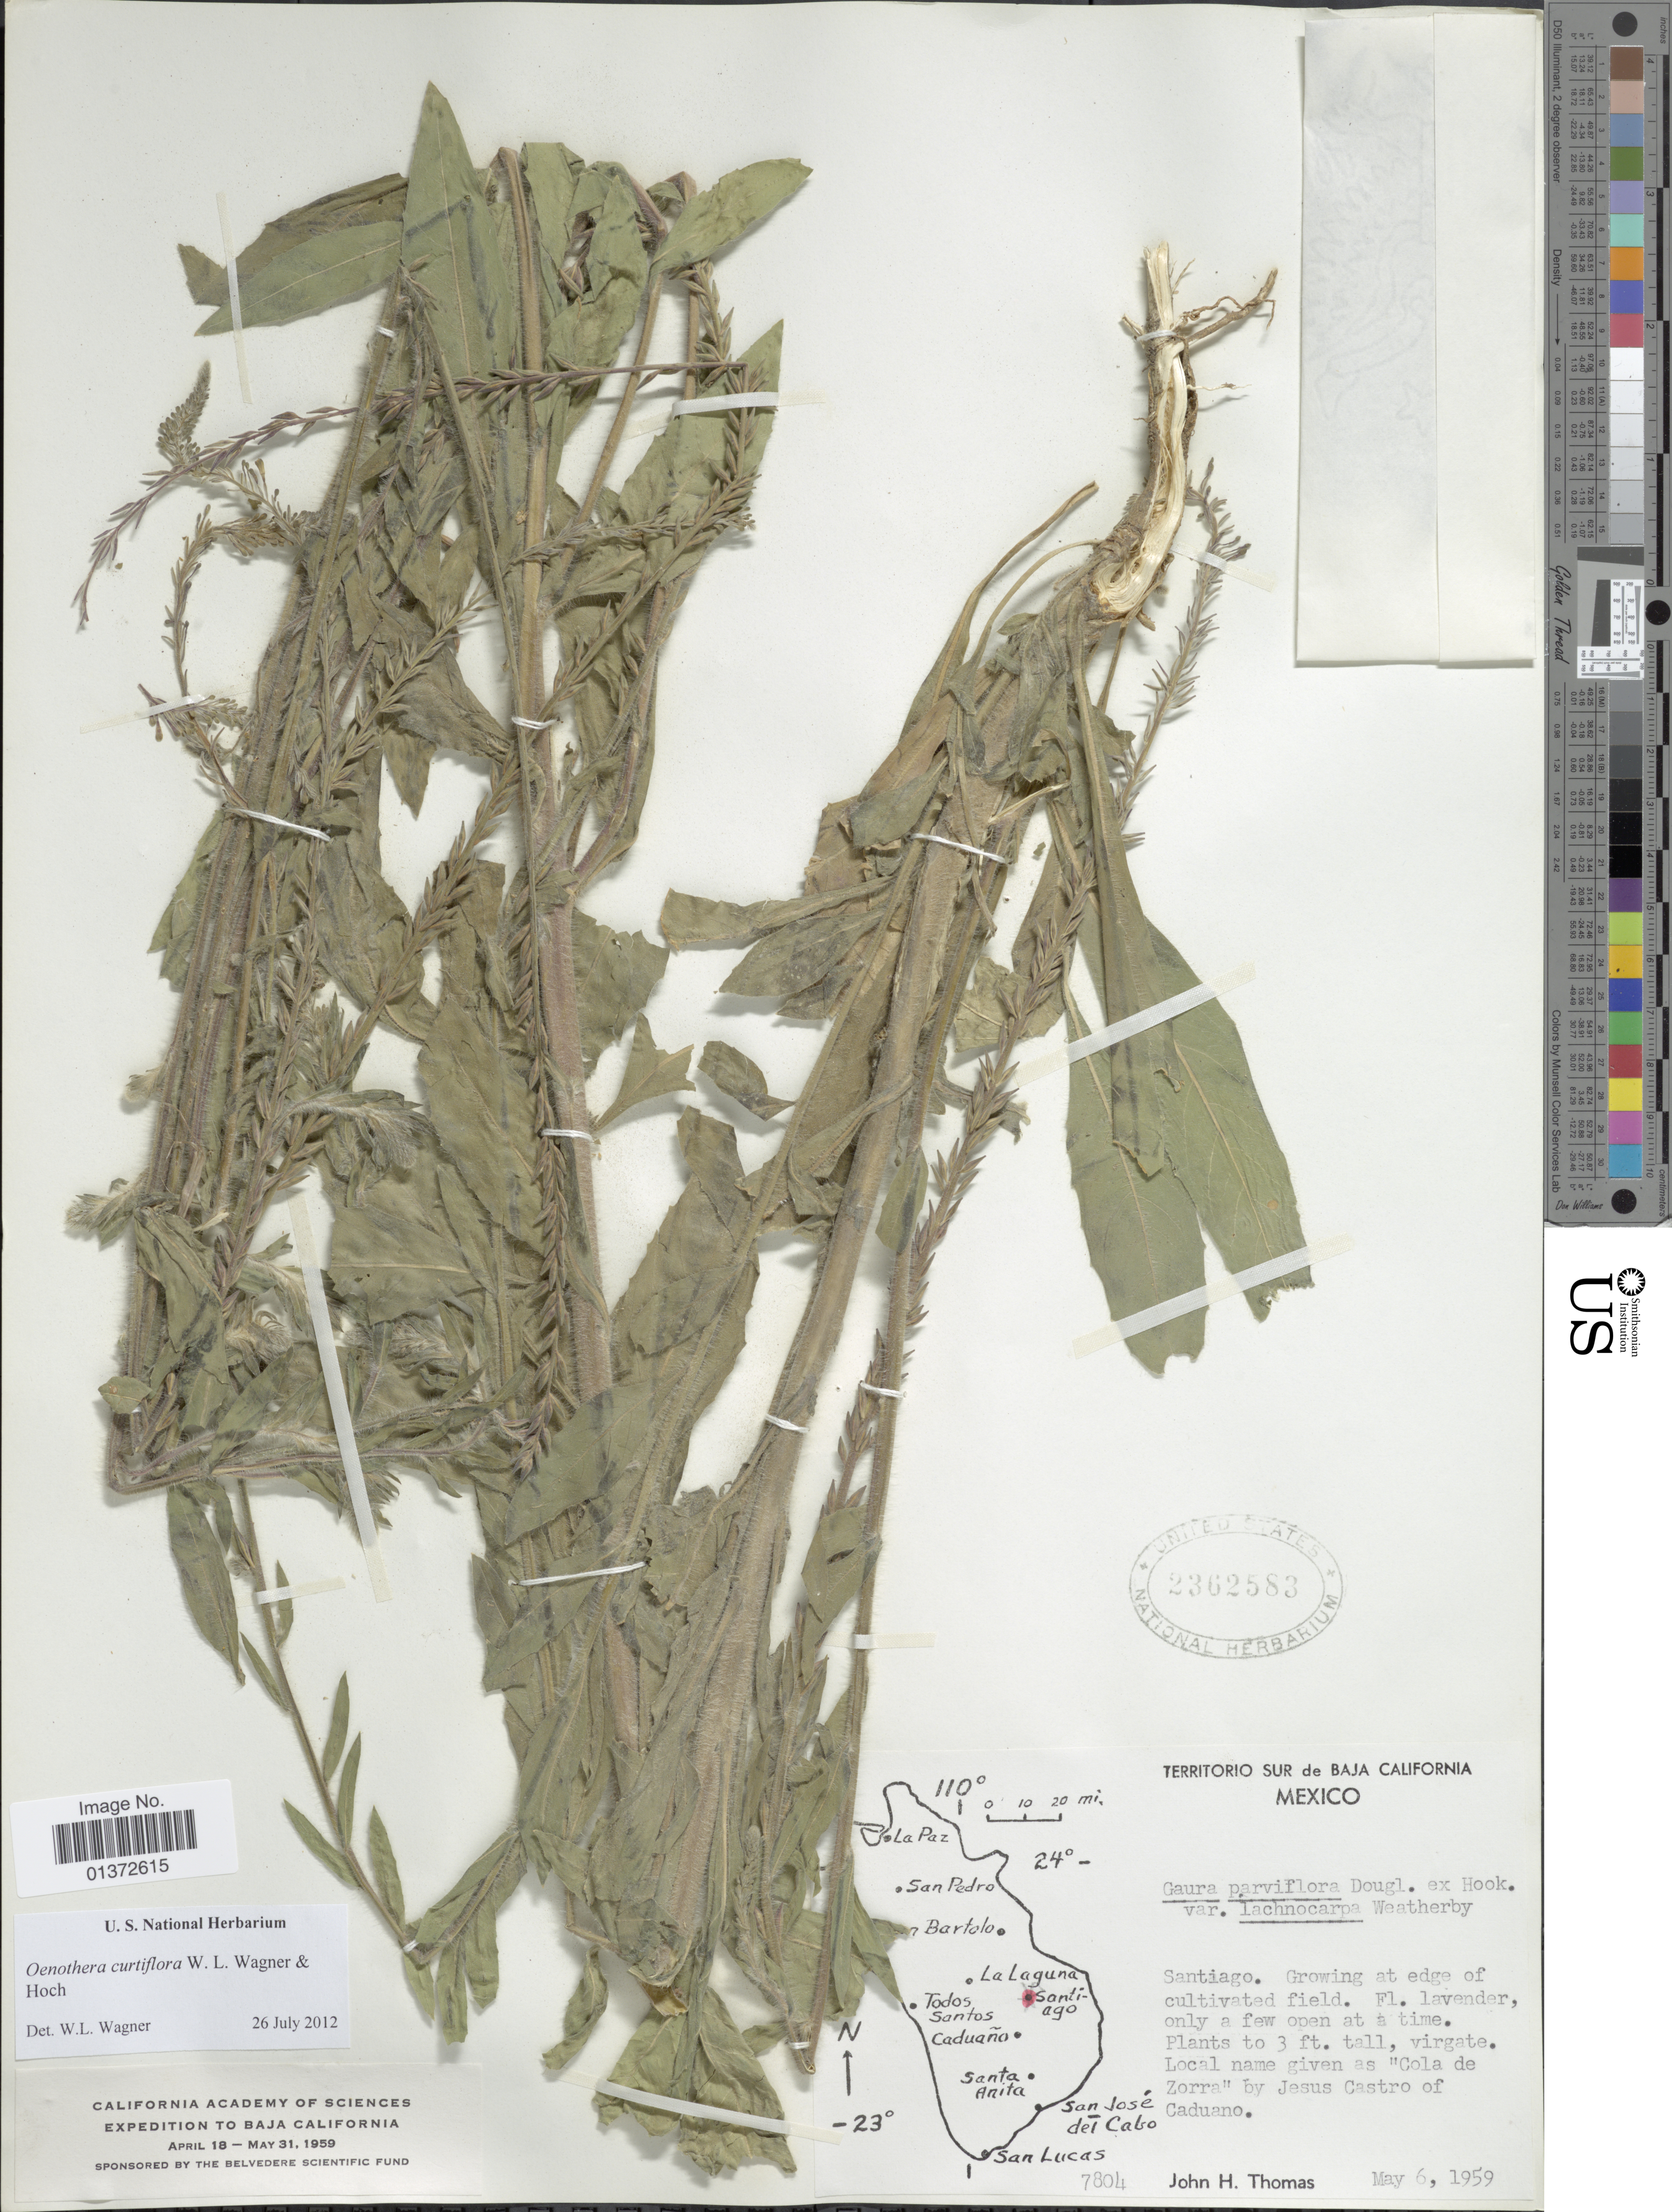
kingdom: Plantae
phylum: Tracheophyta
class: Magnoliopsida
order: Myrtales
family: Onagraceae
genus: Oenothera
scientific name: Oenothera curtiflora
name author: W.L. Wagner & Hoch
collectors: J. H. Thomas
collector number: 7804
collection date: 1959-05-06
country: Mexico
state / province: Baja California Sur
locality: Santiago, growing at edge of cultivated field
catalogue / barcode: US 2362583